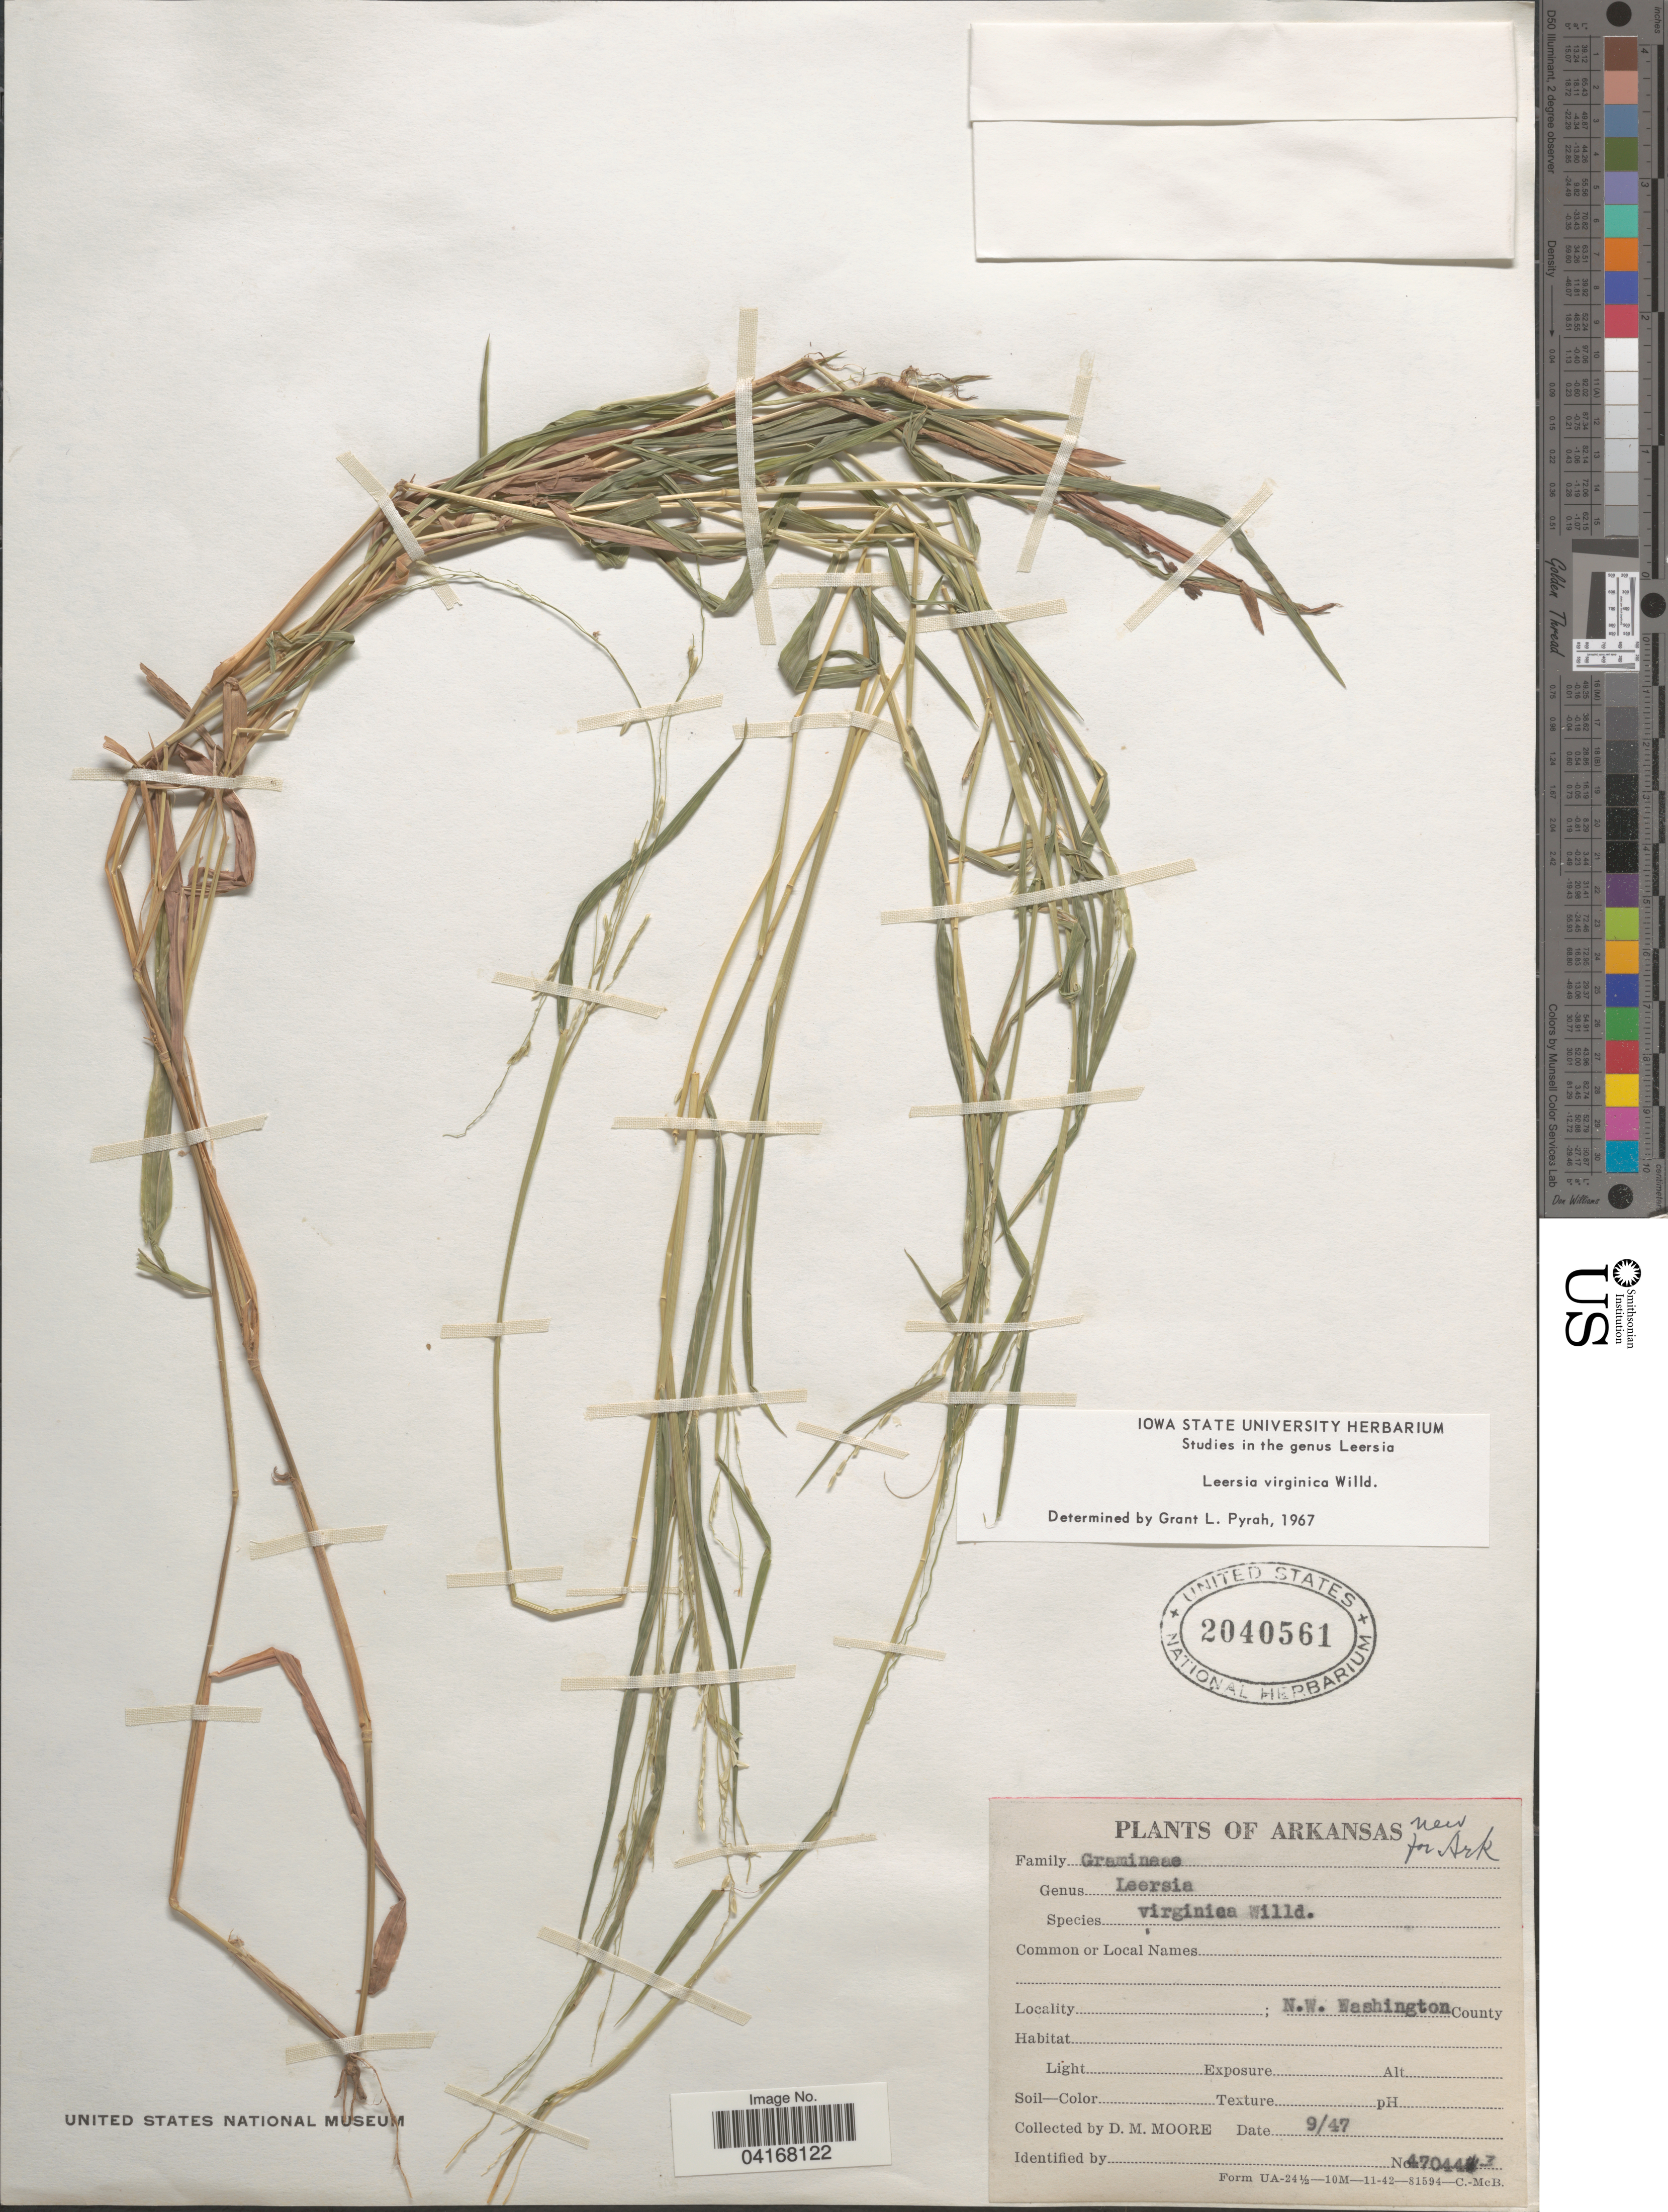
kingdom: Plantae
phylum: Tracheophyta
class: Liliopsida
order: Poales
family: Poaceae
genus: Leersia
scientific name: Leersia virginica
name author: Willd.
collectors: D. Moore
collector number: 470443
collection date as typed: Transcribed d/m/y: /9/47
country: United States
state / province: Arkansas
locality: N.W. Washington County.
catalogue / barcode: US 2040561